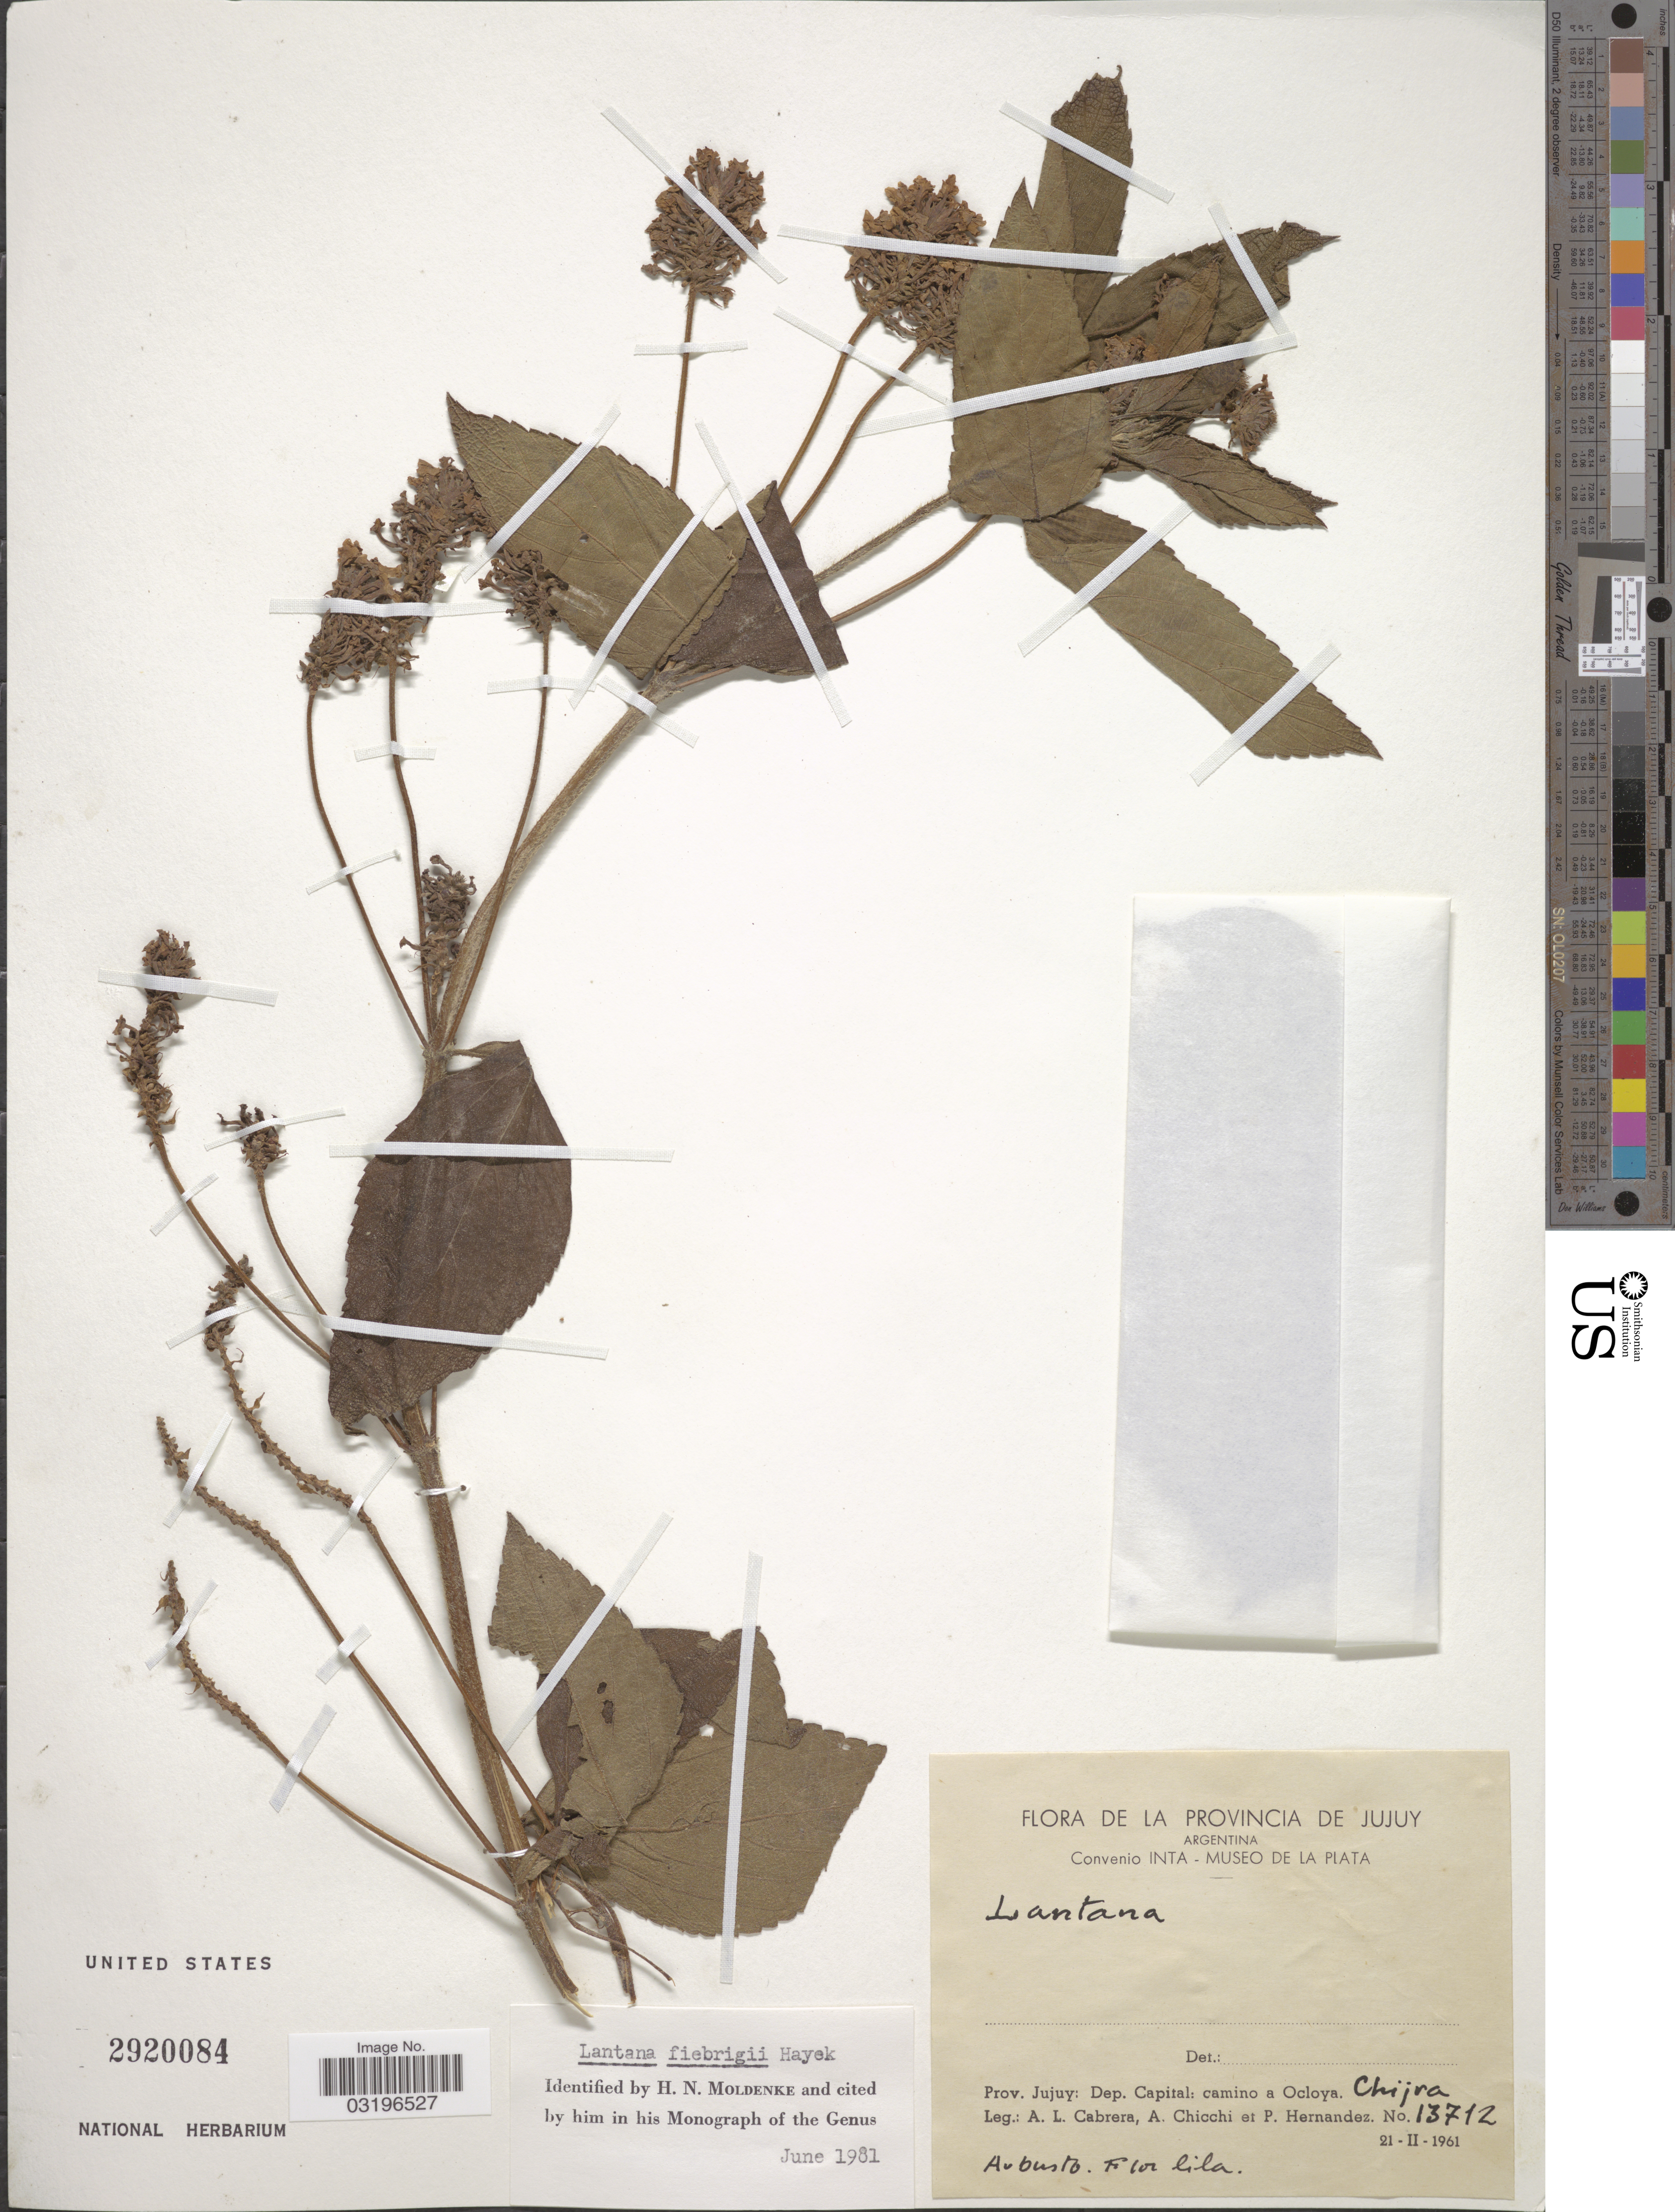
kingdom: Plantae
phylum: Tracheophyta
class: Magnoliopsida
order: Lamiales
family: Verbenaceae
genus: Lantana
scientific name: Lantana fiebrigii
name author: Hayek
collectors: A. L. Cabrera, A. Chicchi & P. Hernandez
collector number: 13712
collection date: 1961-02-21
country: Argentina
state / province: Jujuy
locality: Dep. Capital: camino a Ocloya. Chijra.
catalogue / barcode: US 2920084